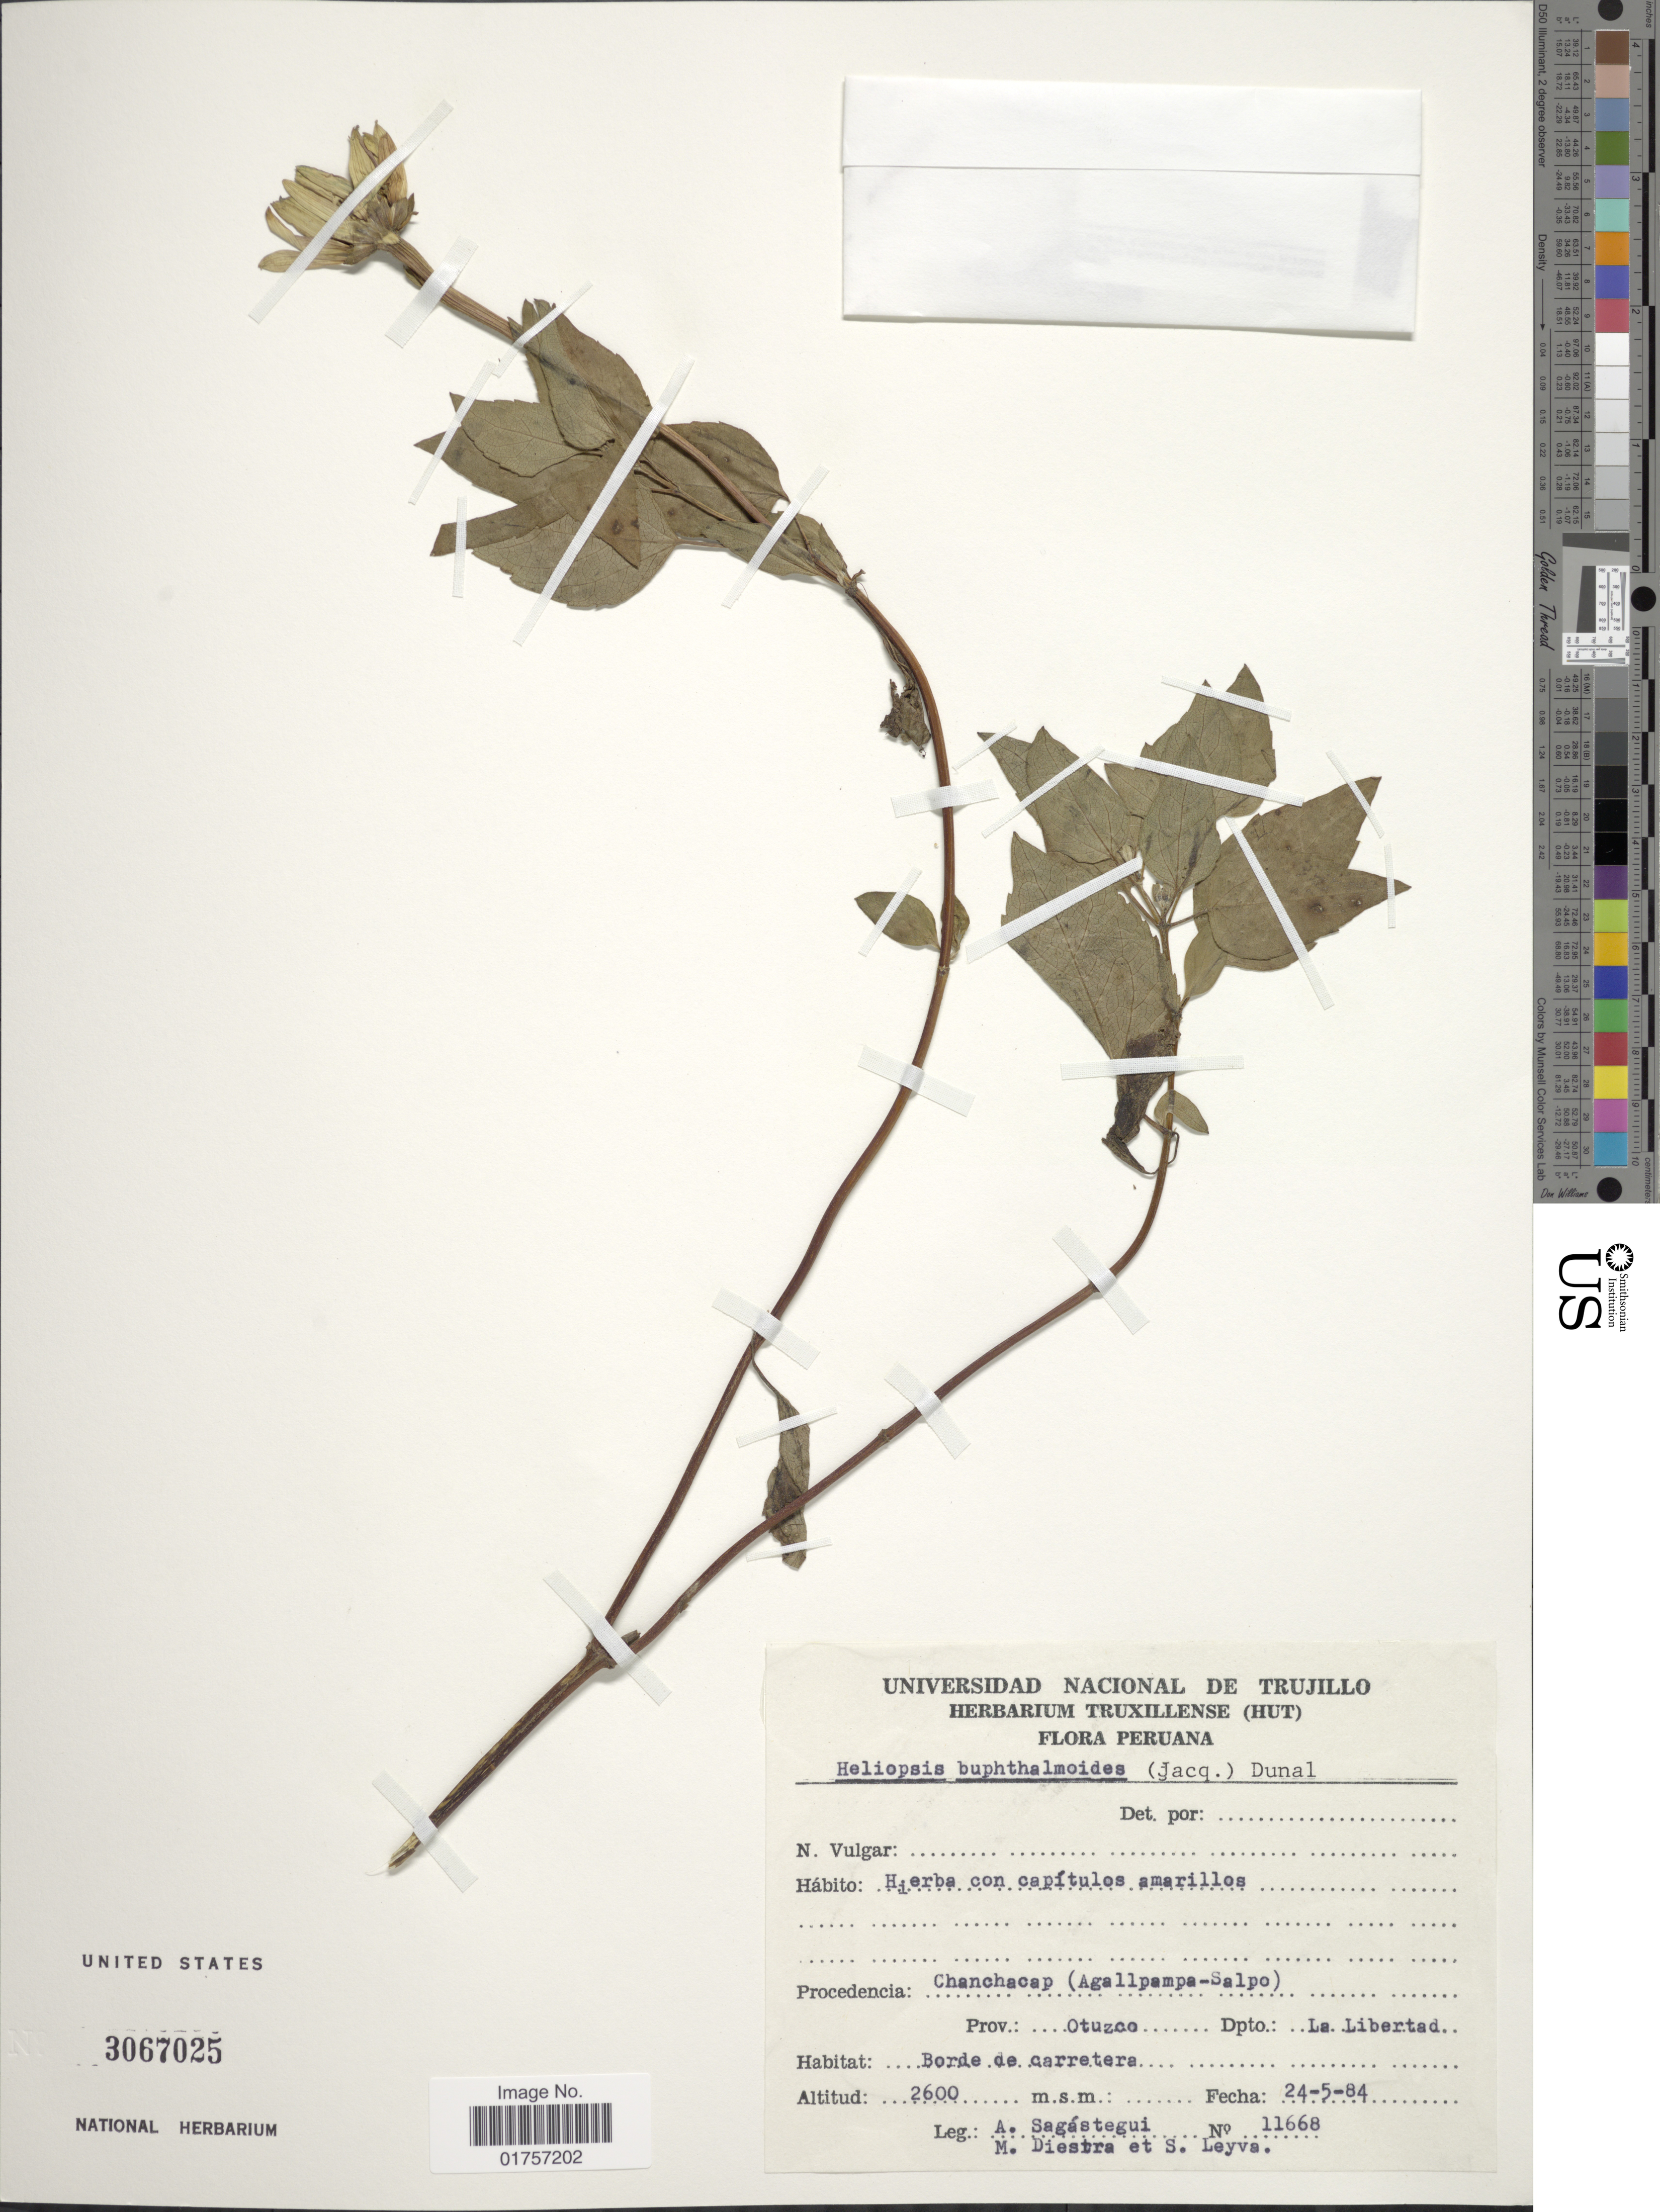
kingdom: Plantae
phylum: Tracheophyta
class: Magnoliopsida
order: Asterales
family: Asteraceae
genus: Heliopsis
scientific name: Heliopsis buphthalmoides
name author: (Jacq.) Dunal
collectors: A. Sagástegui A., M. Diestra & S. Leyva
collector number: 11668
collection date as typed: Transcribed d/m/y: 24/5/84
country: Peru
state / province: La Libertad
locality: Procedencia: Chanchacap (Agallpampa-Salpo). Prov.: Otuzco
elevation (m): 2600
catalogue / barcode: US 3067025